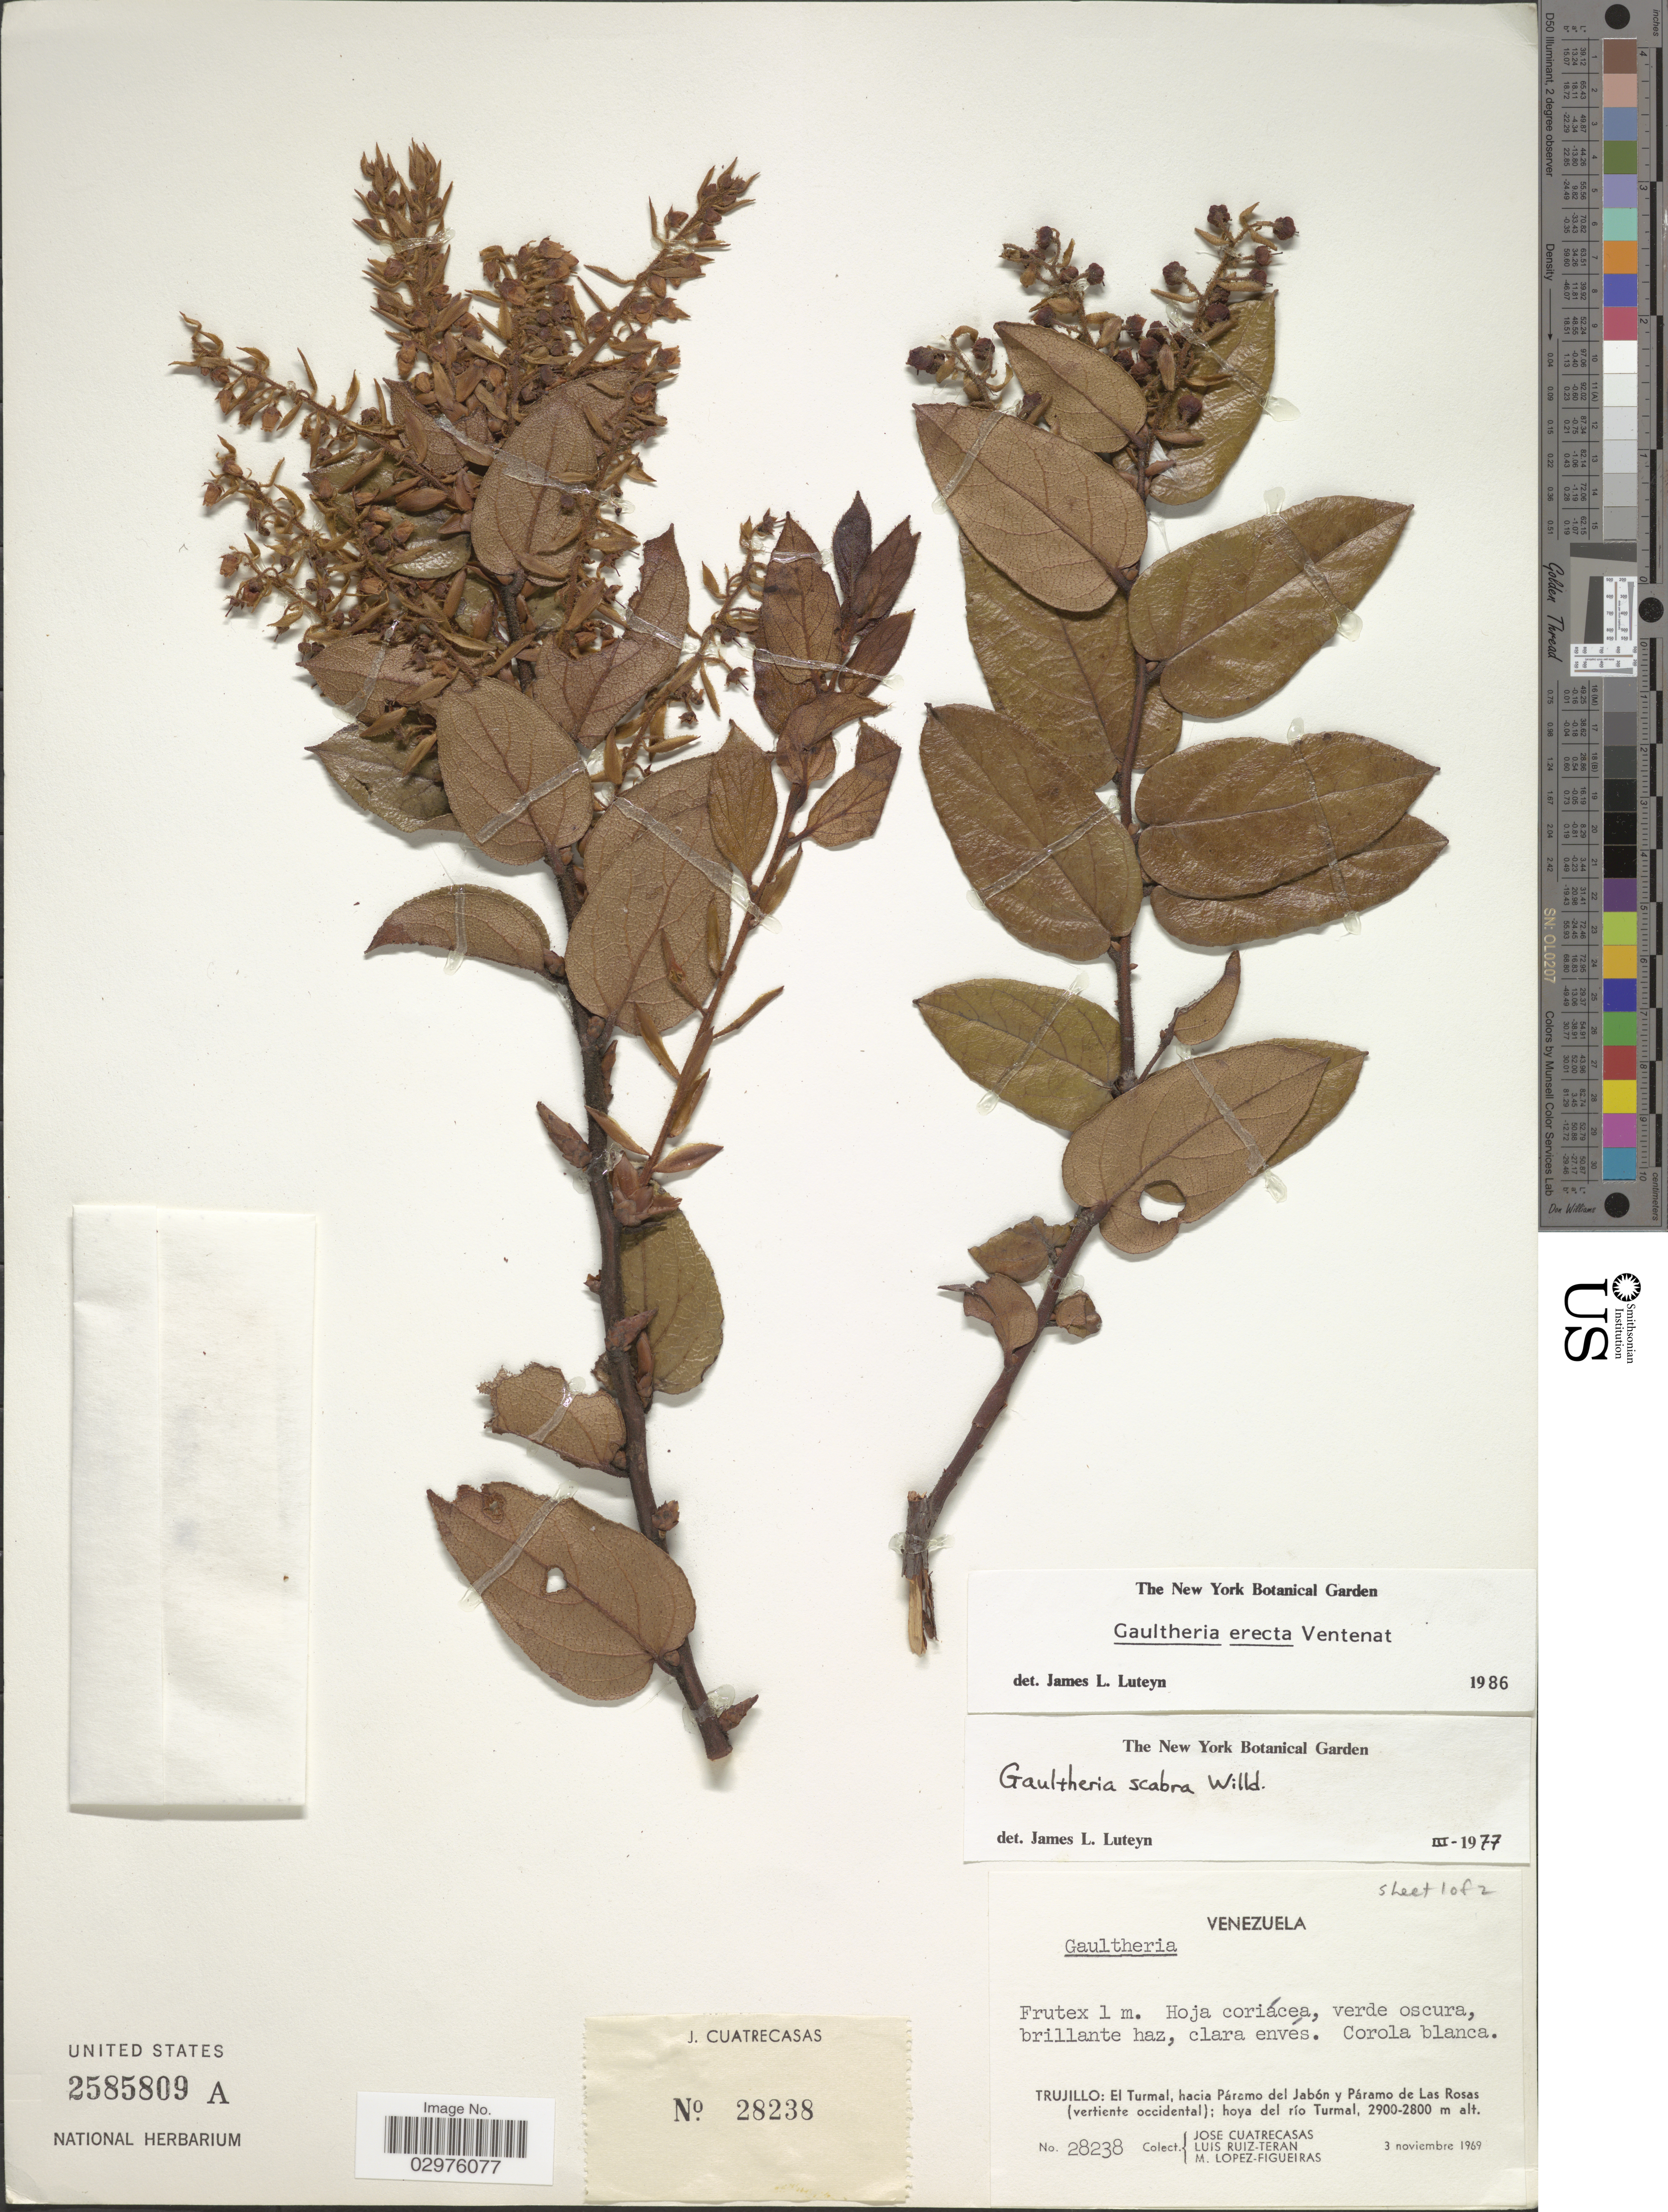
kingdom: Plantae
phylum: Tracheophyta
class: Magnoliopsida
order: Ericales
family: Ericaceae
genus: Gaultheria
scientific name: Gaultheria erecta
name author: Vent.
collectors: J. Cuatrecasas, L. Teran & M. López Figueiras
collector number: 28238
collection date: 1969-11-03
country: Venezuela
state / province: Trujillo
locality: Trujillo: El Turmal, hacia Páramo del Jabón y Páramo de Las Rosas (vertiente occidental); hoya del río Turmal.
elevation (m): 2800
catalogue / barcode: US 2585809A